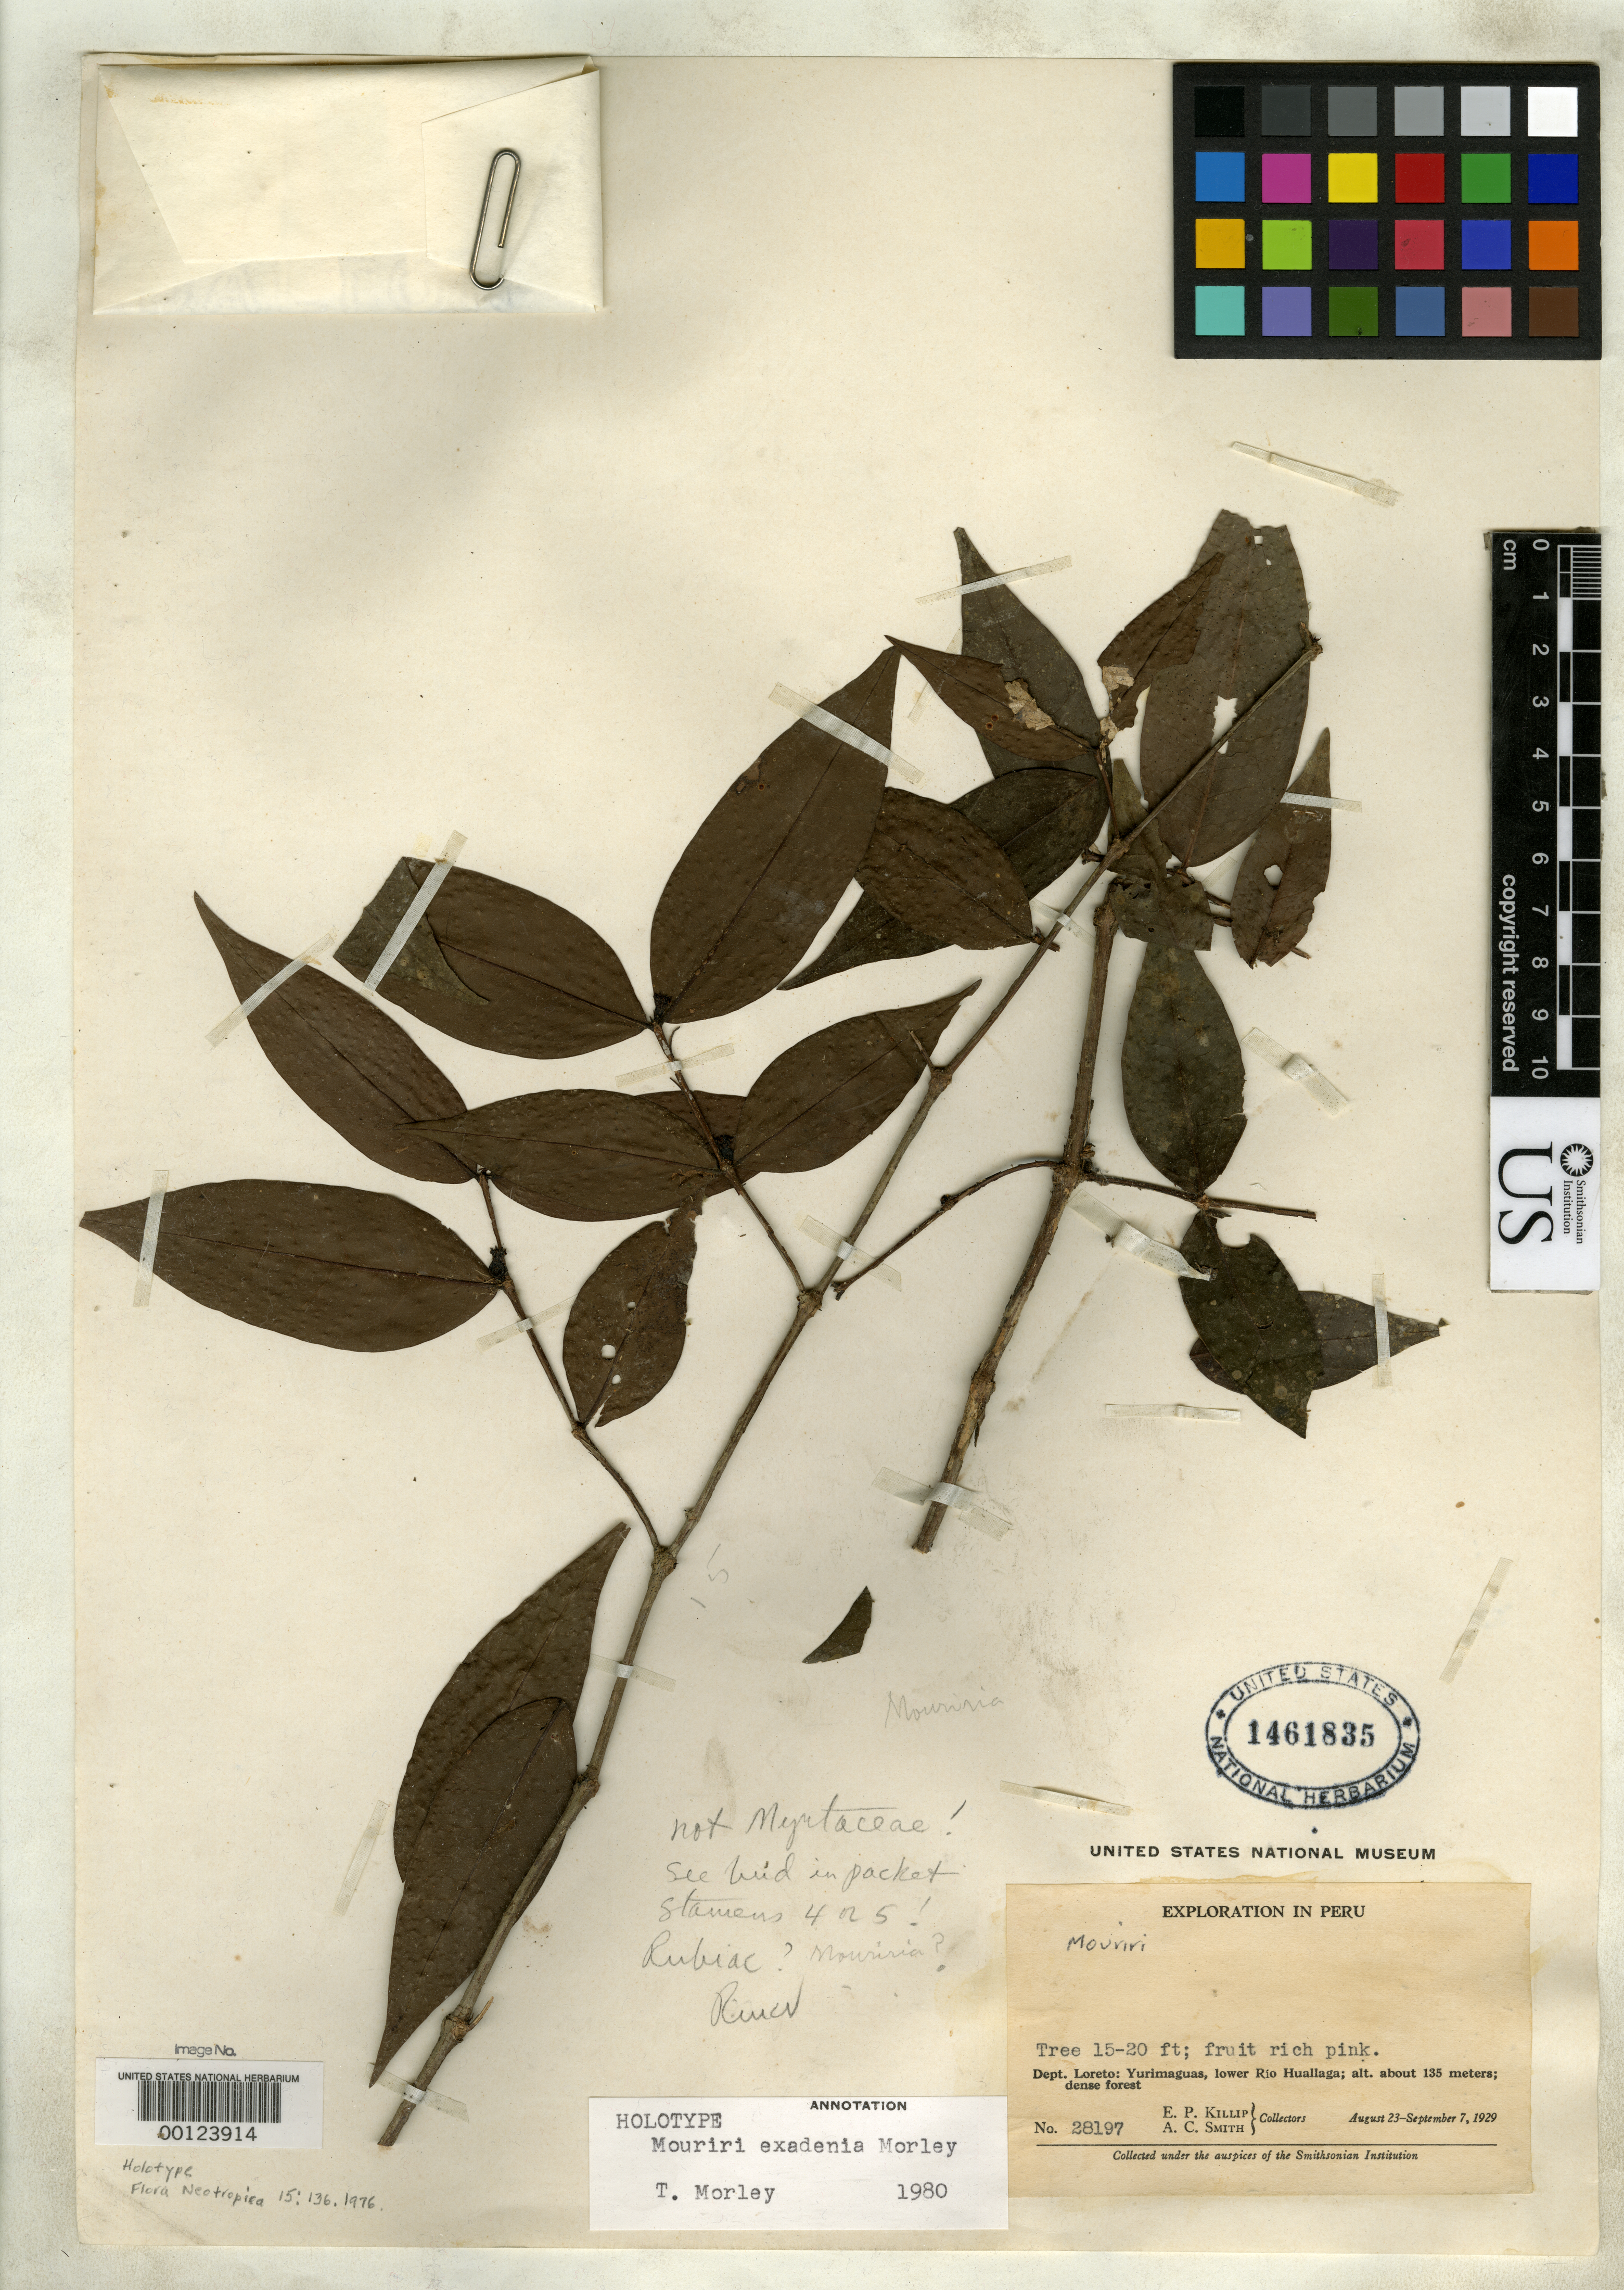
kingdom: Plantae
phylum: Tracheophyta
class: Magnoliopsida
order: Myrtales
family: Melastomataceae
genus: Mouriri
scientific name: Mouriri exadenia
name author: Morley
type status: Holotype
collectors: E. P. Killip & A. C. Smith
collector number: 28197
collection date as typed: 23 Aug 1929 to 07 Sep 1929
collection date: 1929-08-23/1929-09-07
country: Peru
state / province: Loreto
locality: Yurimaguas, lower Rio Huallaga.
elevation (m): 135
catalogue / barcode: US 1461835